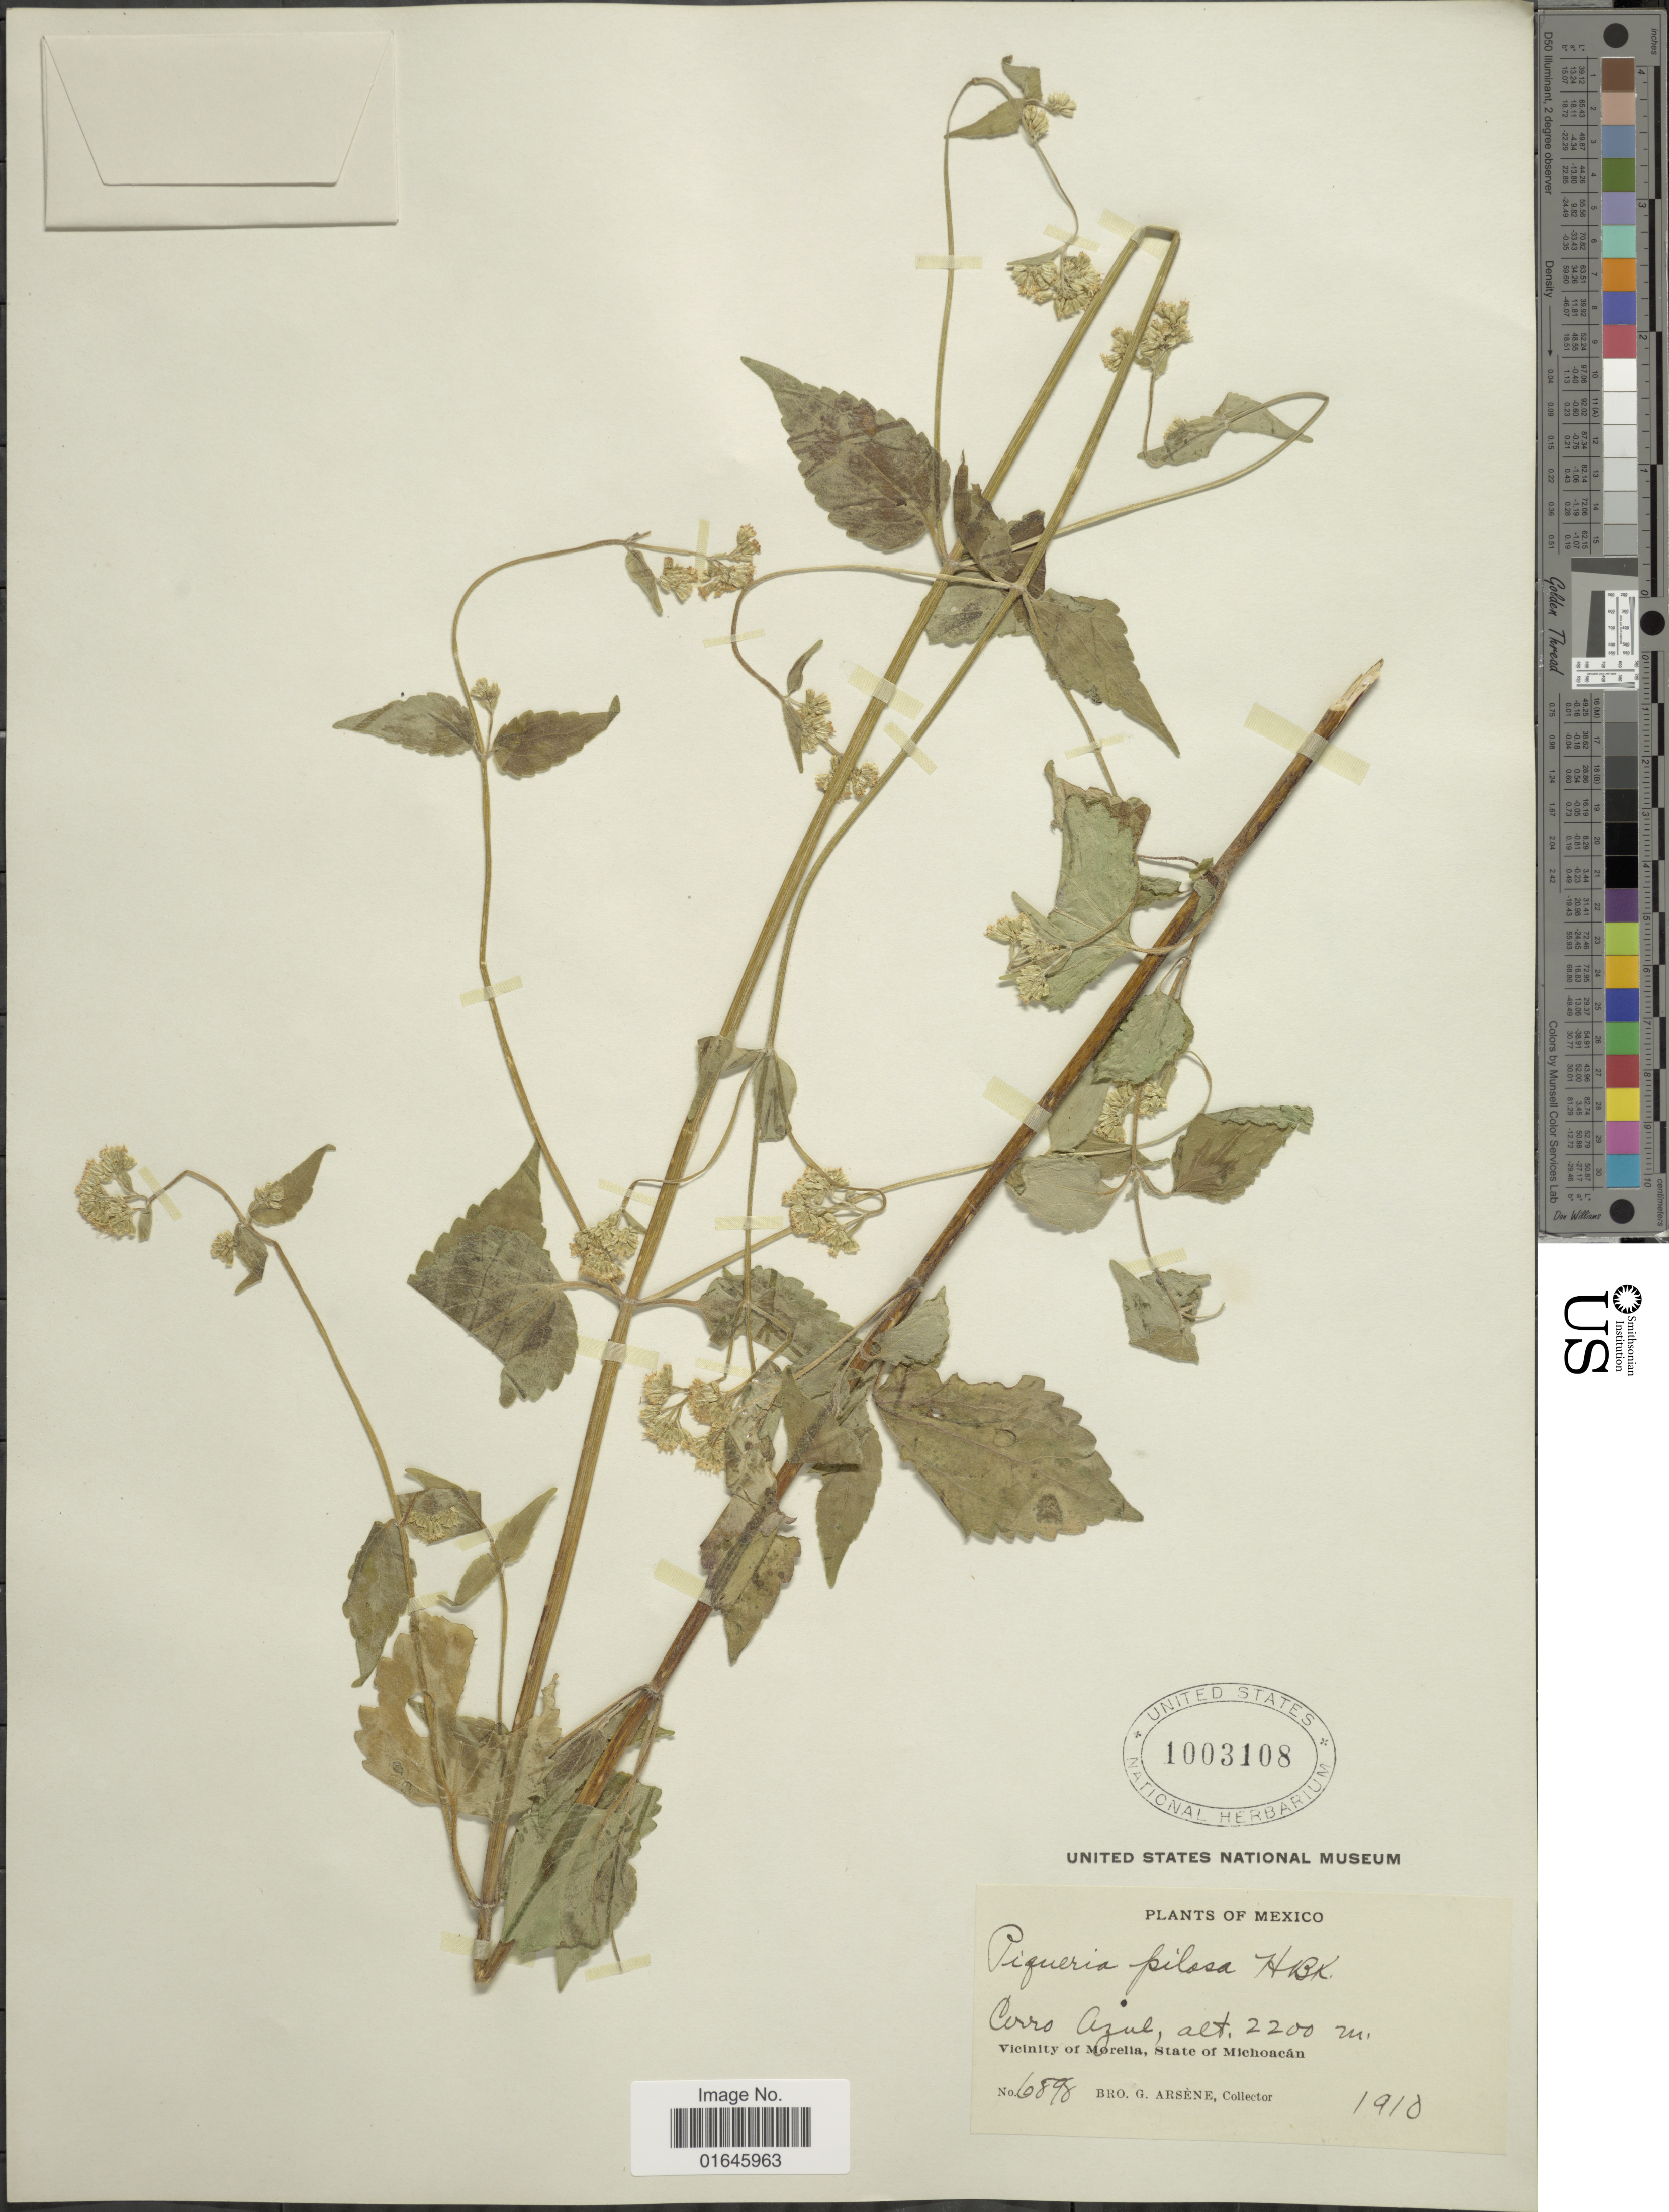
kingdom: Plantae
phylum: Tracheophyta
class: Magnoliopsida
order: Asterales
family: Asteraceae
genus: Piqueria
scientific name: Piqueria pilosa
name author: Kunth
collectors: Bro. G. Arsène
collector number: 6898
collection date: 1910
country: Mexico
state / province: Michoacán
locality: Cerro Azul, Vicinity of Morelia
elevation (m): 2200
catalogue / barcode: US 1003108